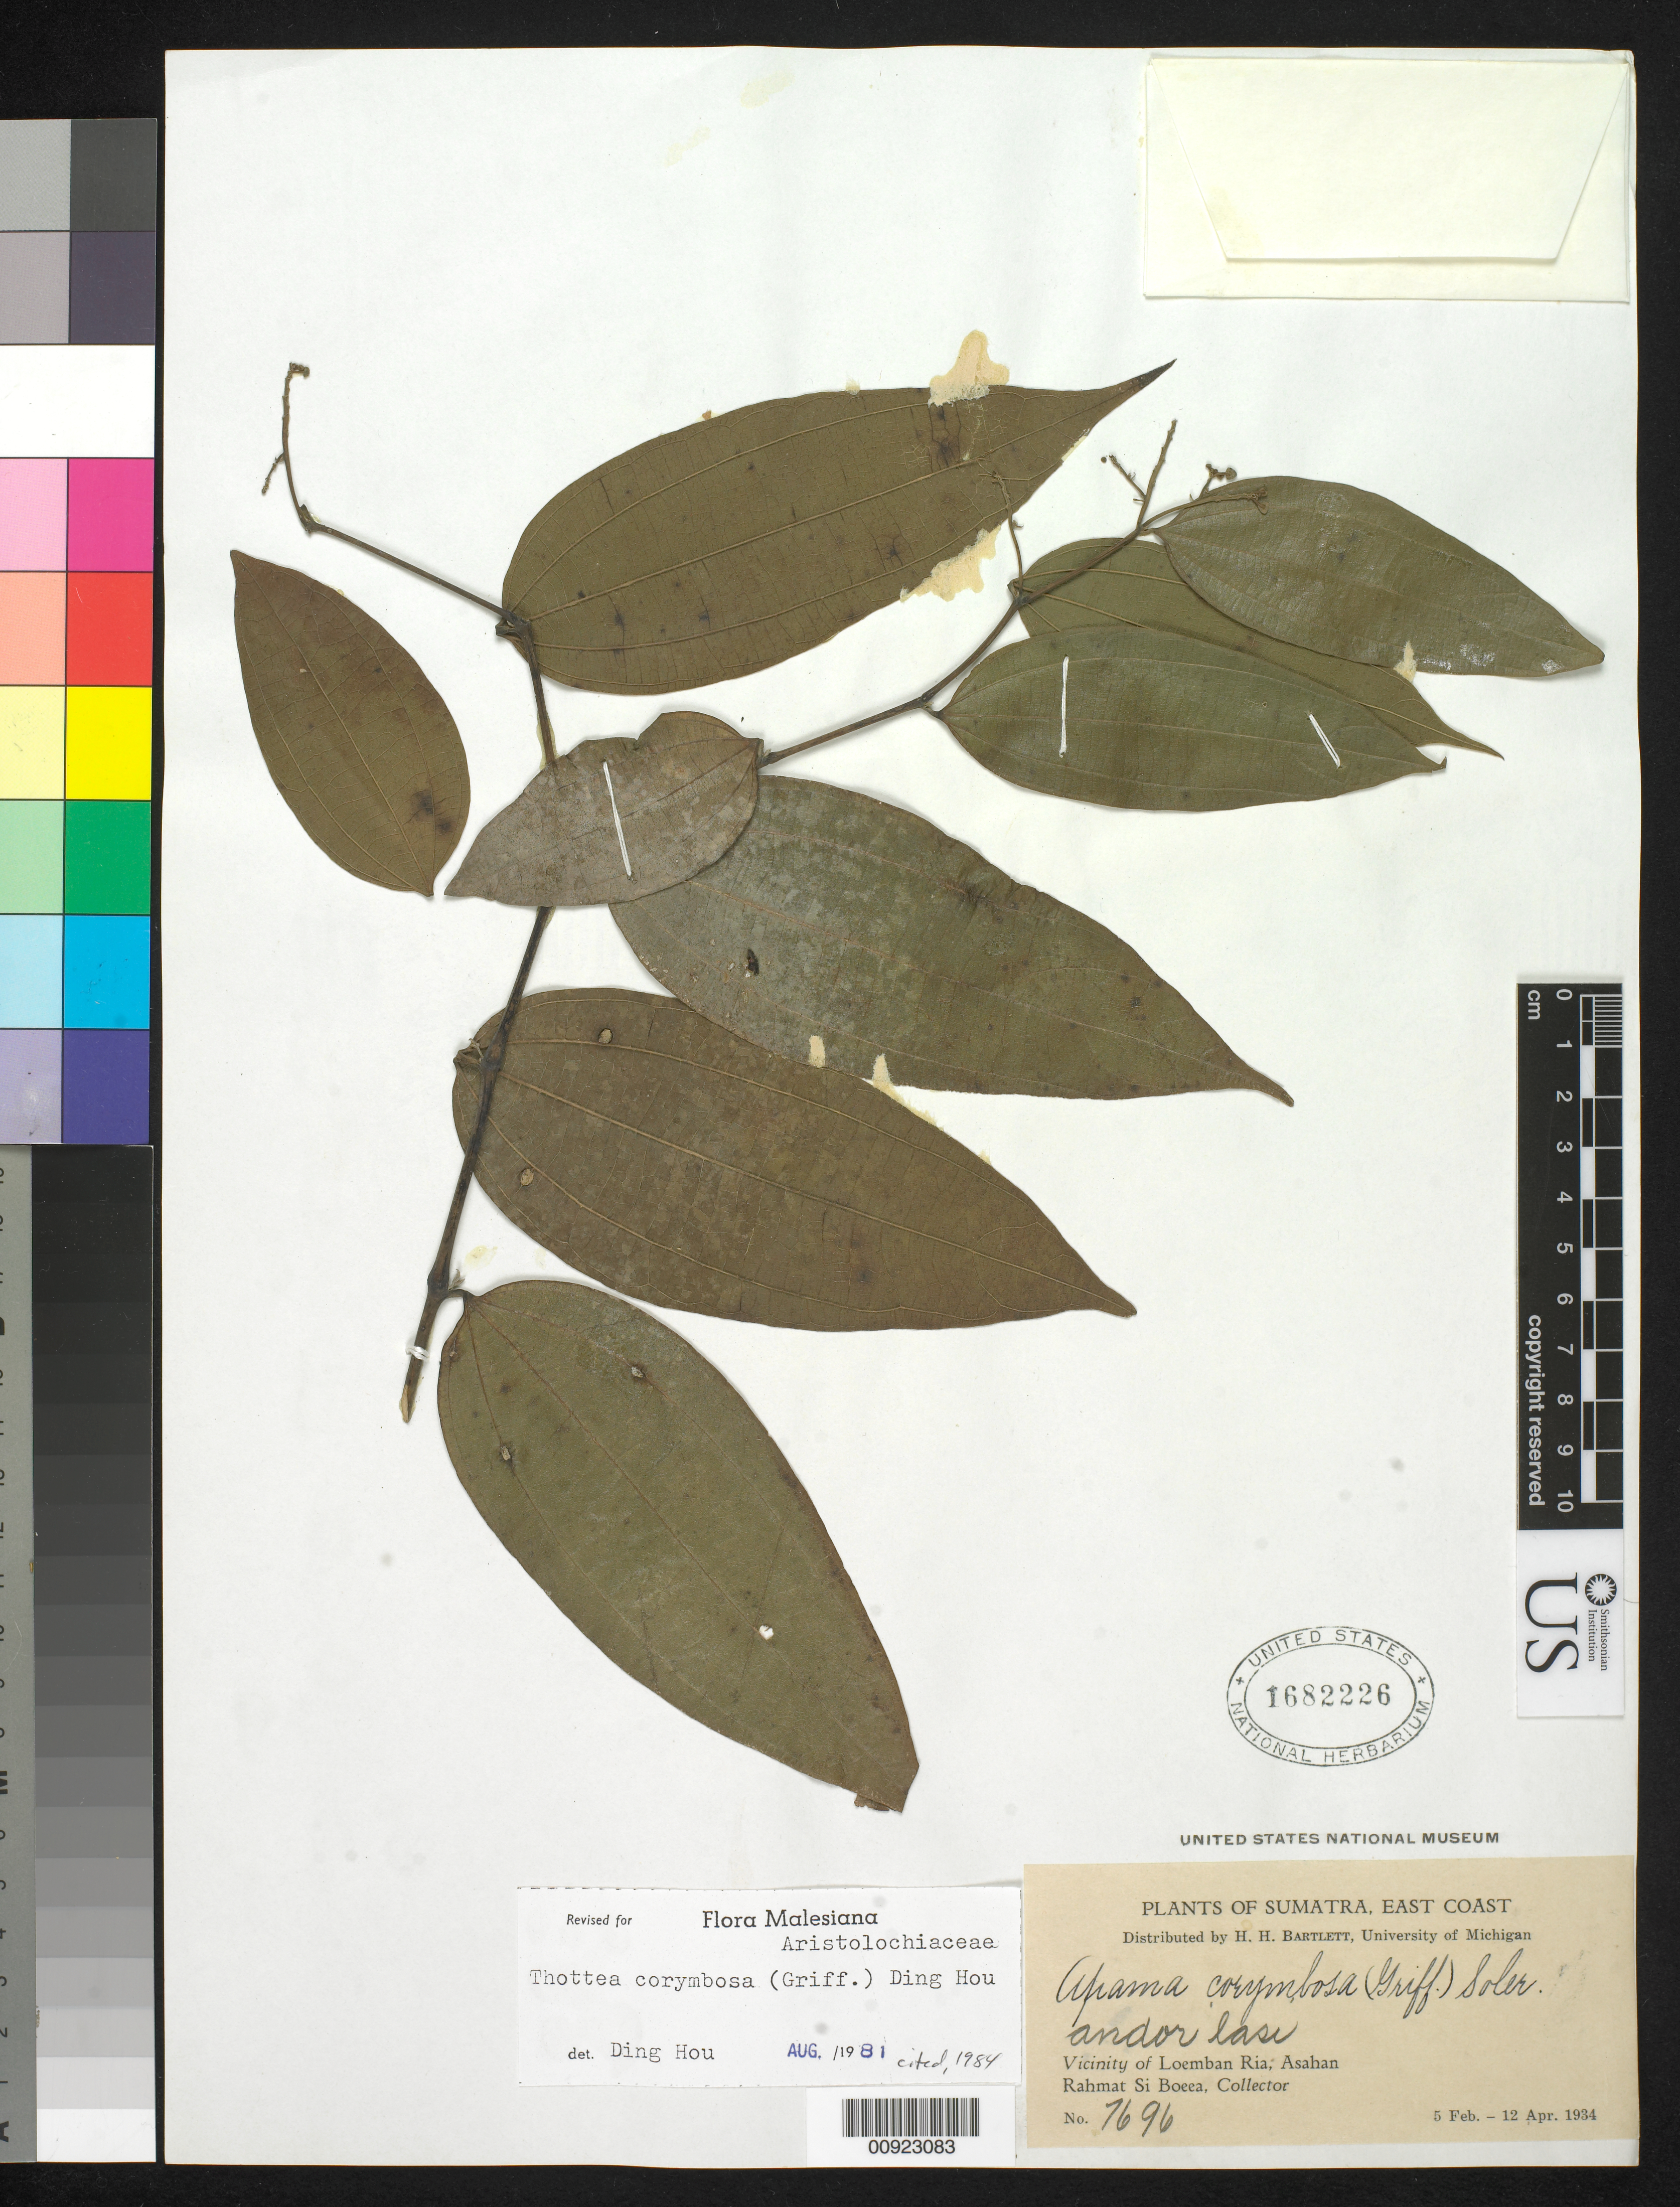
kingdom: Plantae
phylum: Tracheophyta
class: Magnoliopsida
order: Piperales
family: Aristolochiaceae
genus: Thottea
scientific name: Thottea corymbosa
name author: (Griff.) Ding Hou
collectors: Rahmat Si Boeea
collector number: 7696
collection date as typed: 05 Feb 1934 to 12 Apr 1934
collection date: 1934-02-05/1934-04-12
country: Indonesia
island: Sumatra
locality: East Coast; Vicinity of Loemban Ria, Asahan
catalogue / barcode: US 1682226